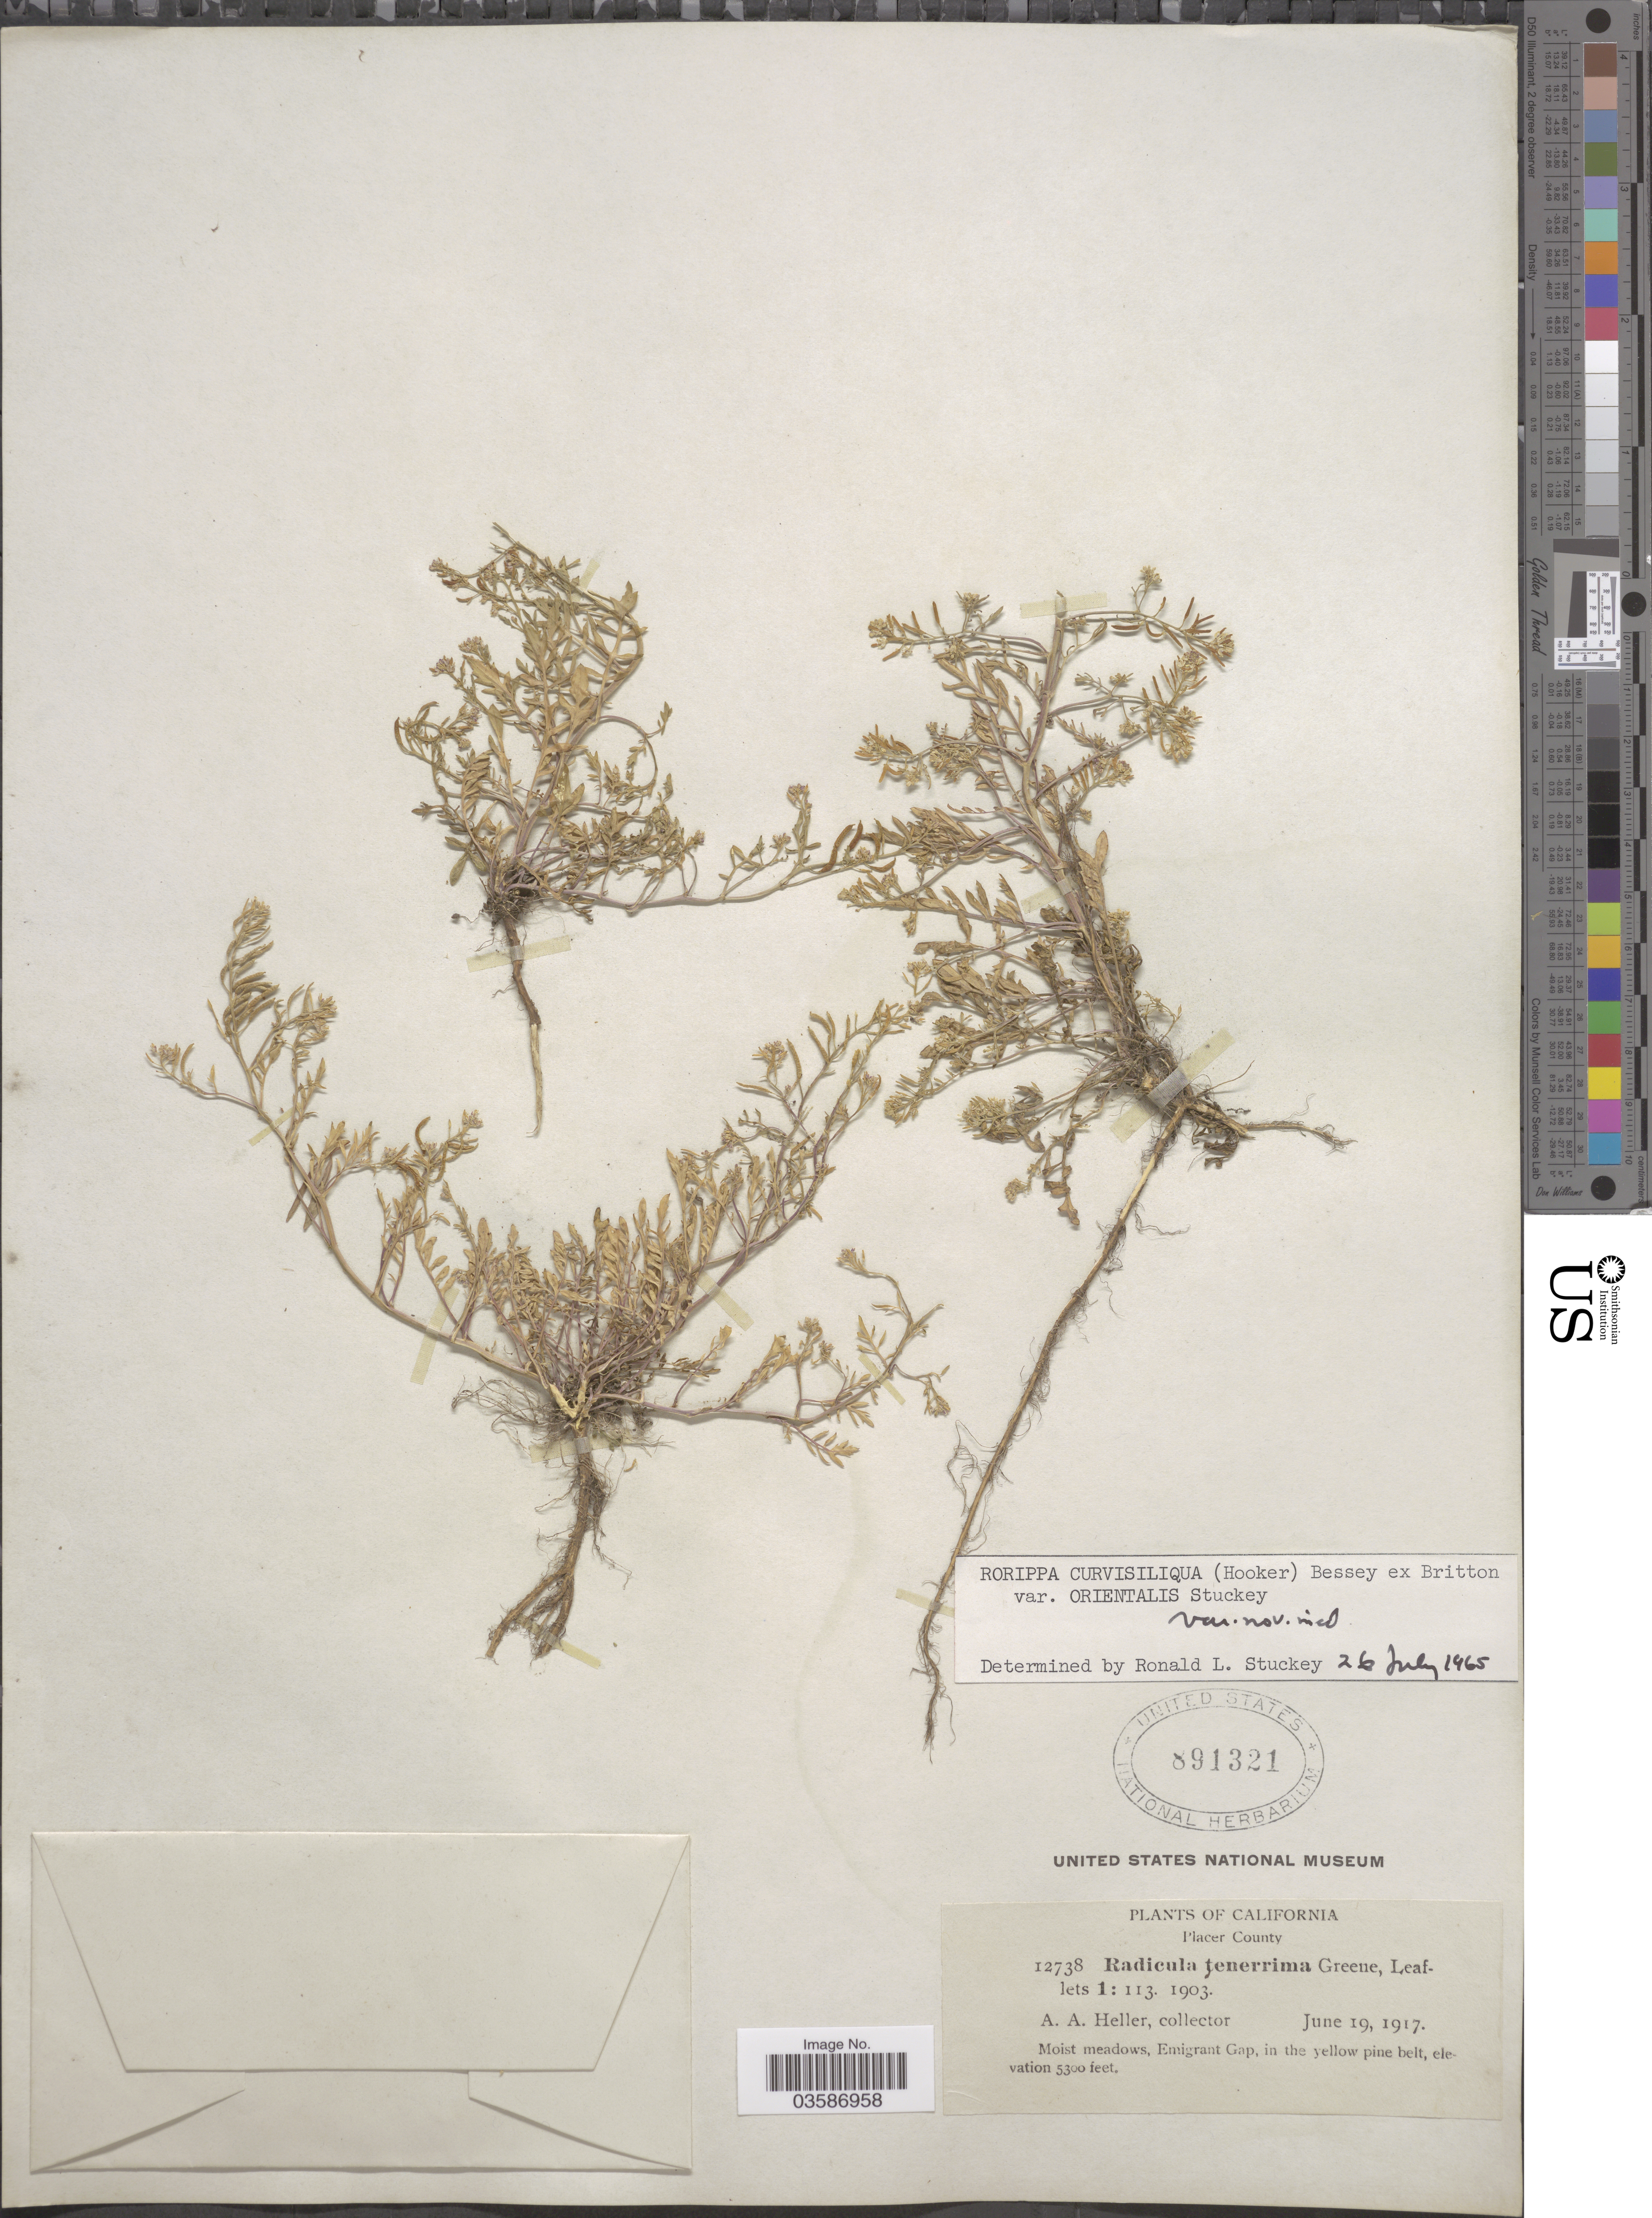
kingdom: Plantae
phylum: Tracheophyta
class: Magnoliopsida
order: Brassicales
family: Brassicaceae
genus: Rorippa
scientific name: Rorippa curvisiliqua var. orientalis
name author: Stuckey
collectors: A. A. Heller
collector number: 12738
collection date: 1917-06-19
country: United States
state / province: California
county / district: Placer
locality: Placer County. Emigrant Gap.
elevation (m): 1615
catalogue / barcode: US 891321